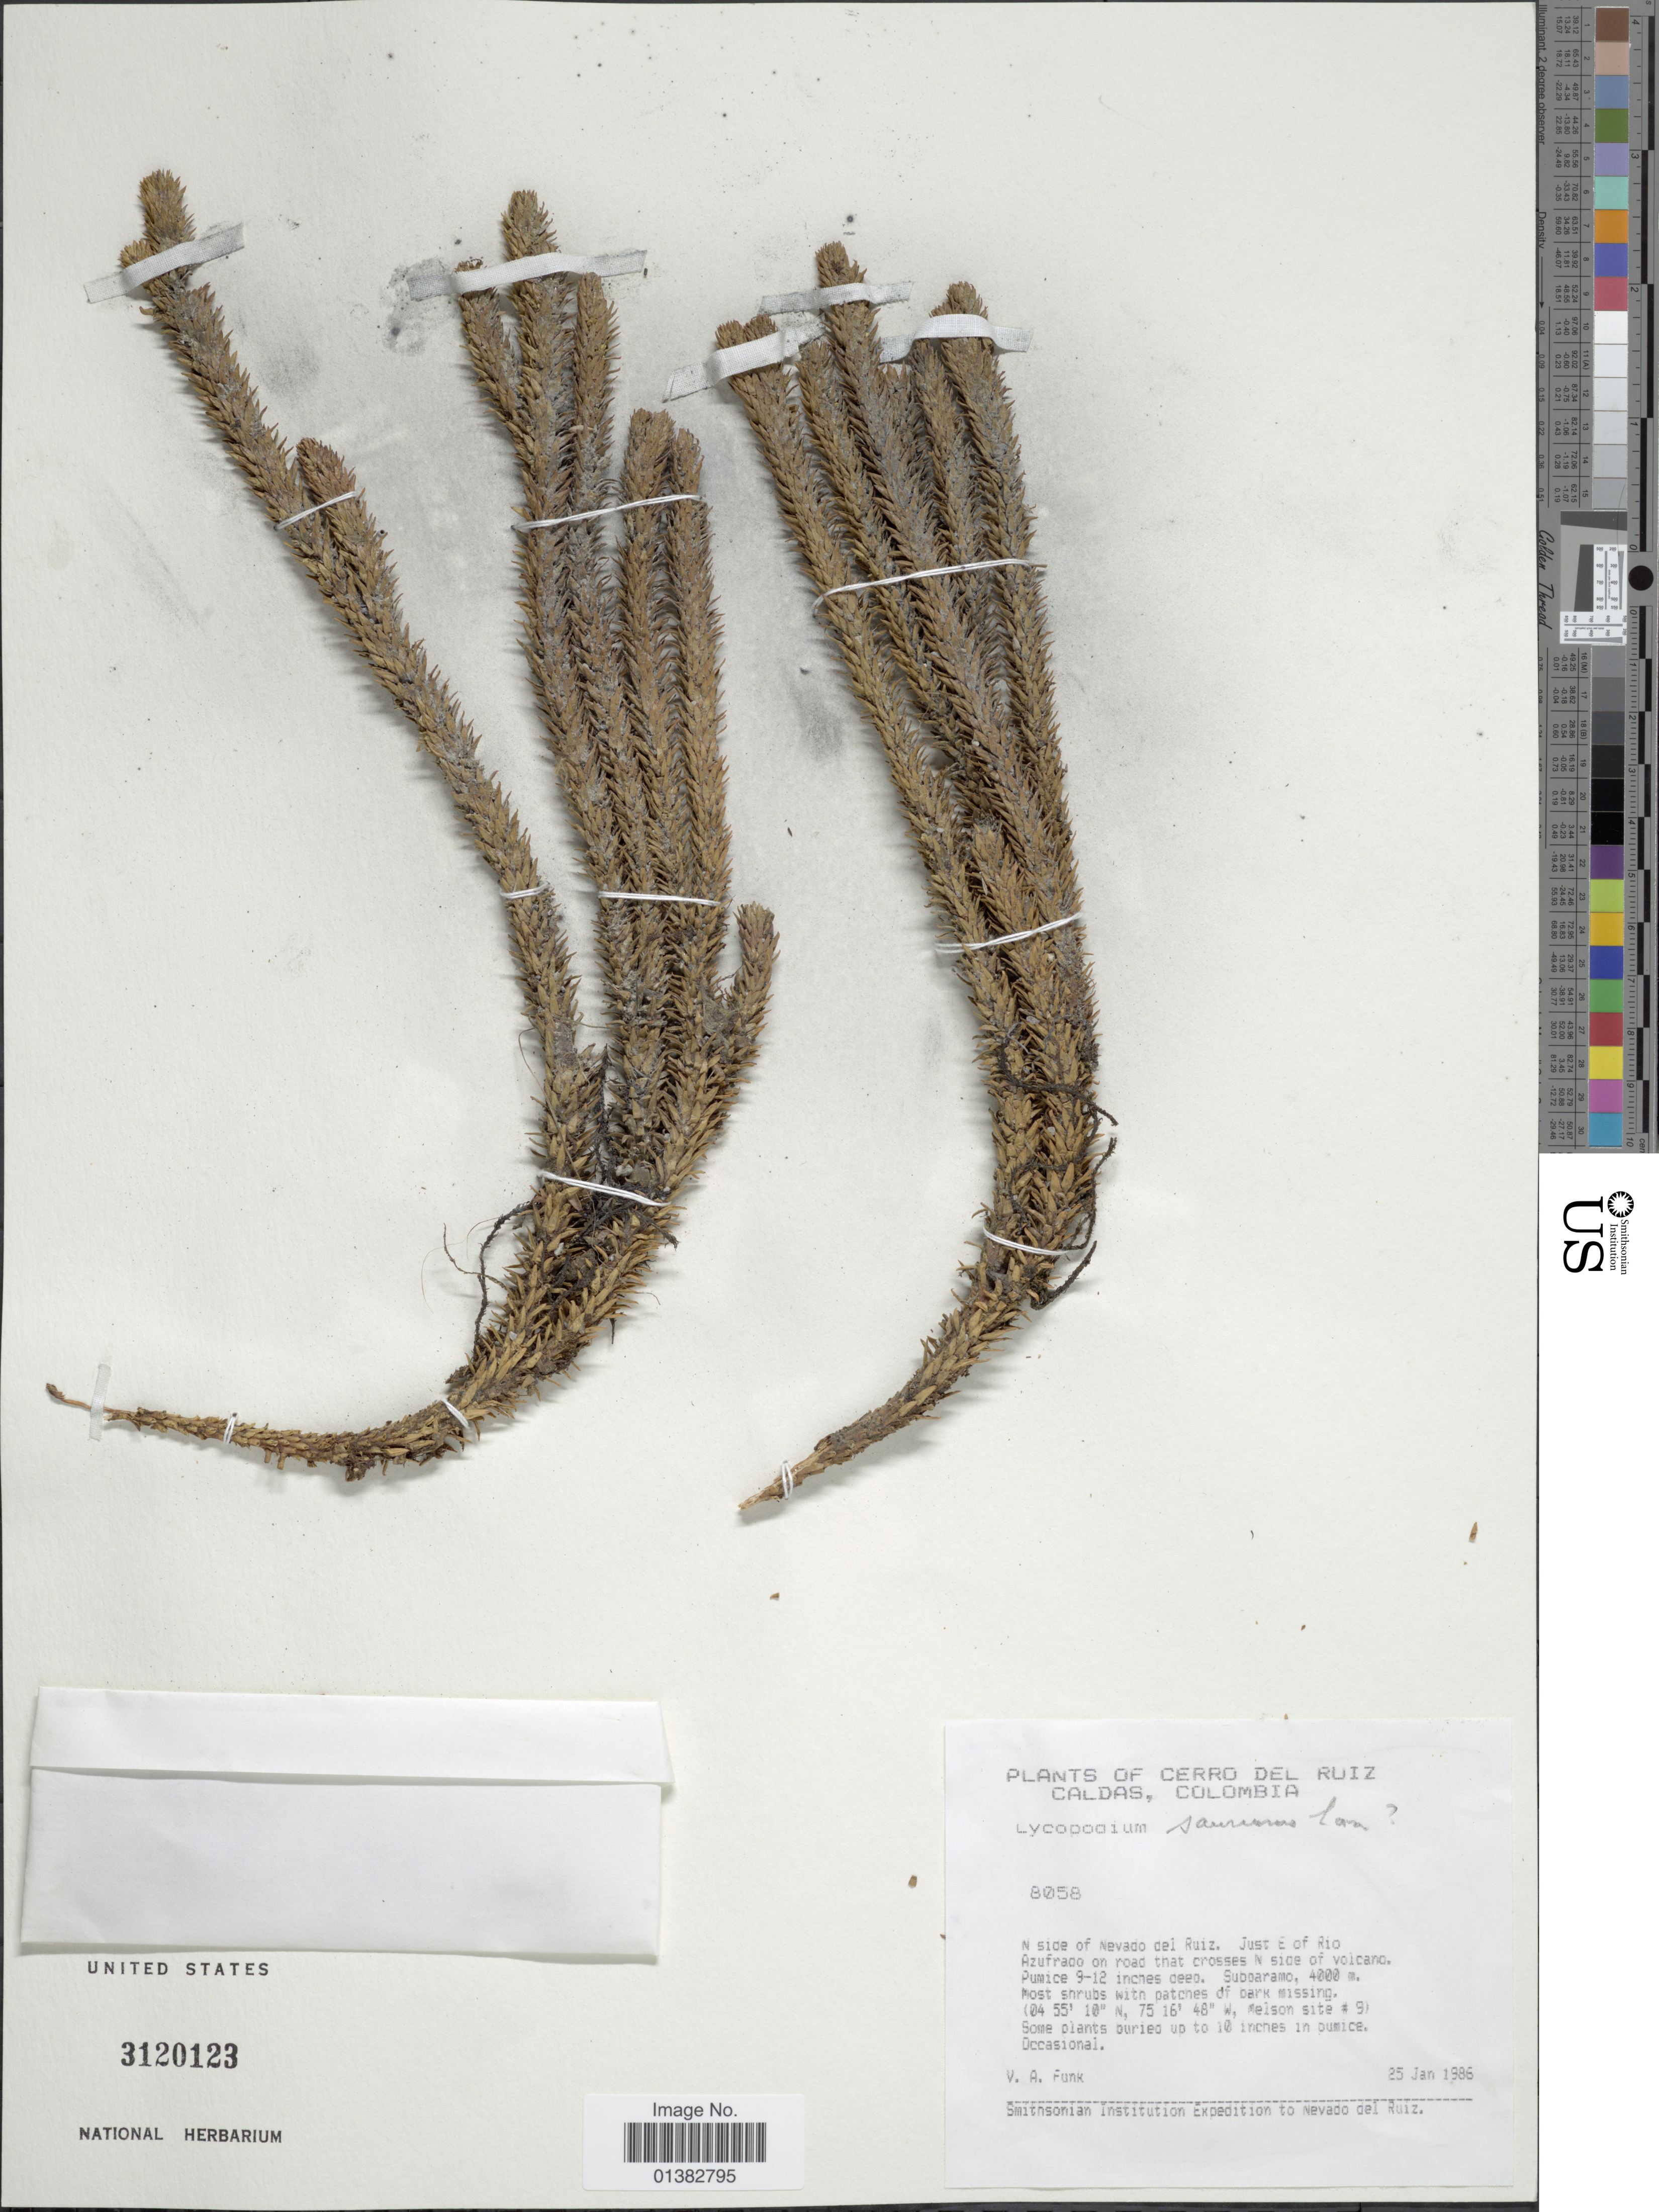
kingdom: Plantae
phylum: Tracheophyta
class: Lycopodiopsida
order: Lycopodiales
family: Lycopodiaceae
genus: Phlegmariurus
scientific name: Phlegmariurus saururus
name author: (Lam.) B. Øllg.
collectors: V. Funk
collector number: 8058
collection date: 1986-01-25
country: Colombia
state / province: Caldas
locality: Cerro del Ruiz, N side of Nevado del Ruiz. Just E of Rio Azufraco on road that crosses N side of volcano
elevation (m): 4000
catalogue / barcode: US 3120123